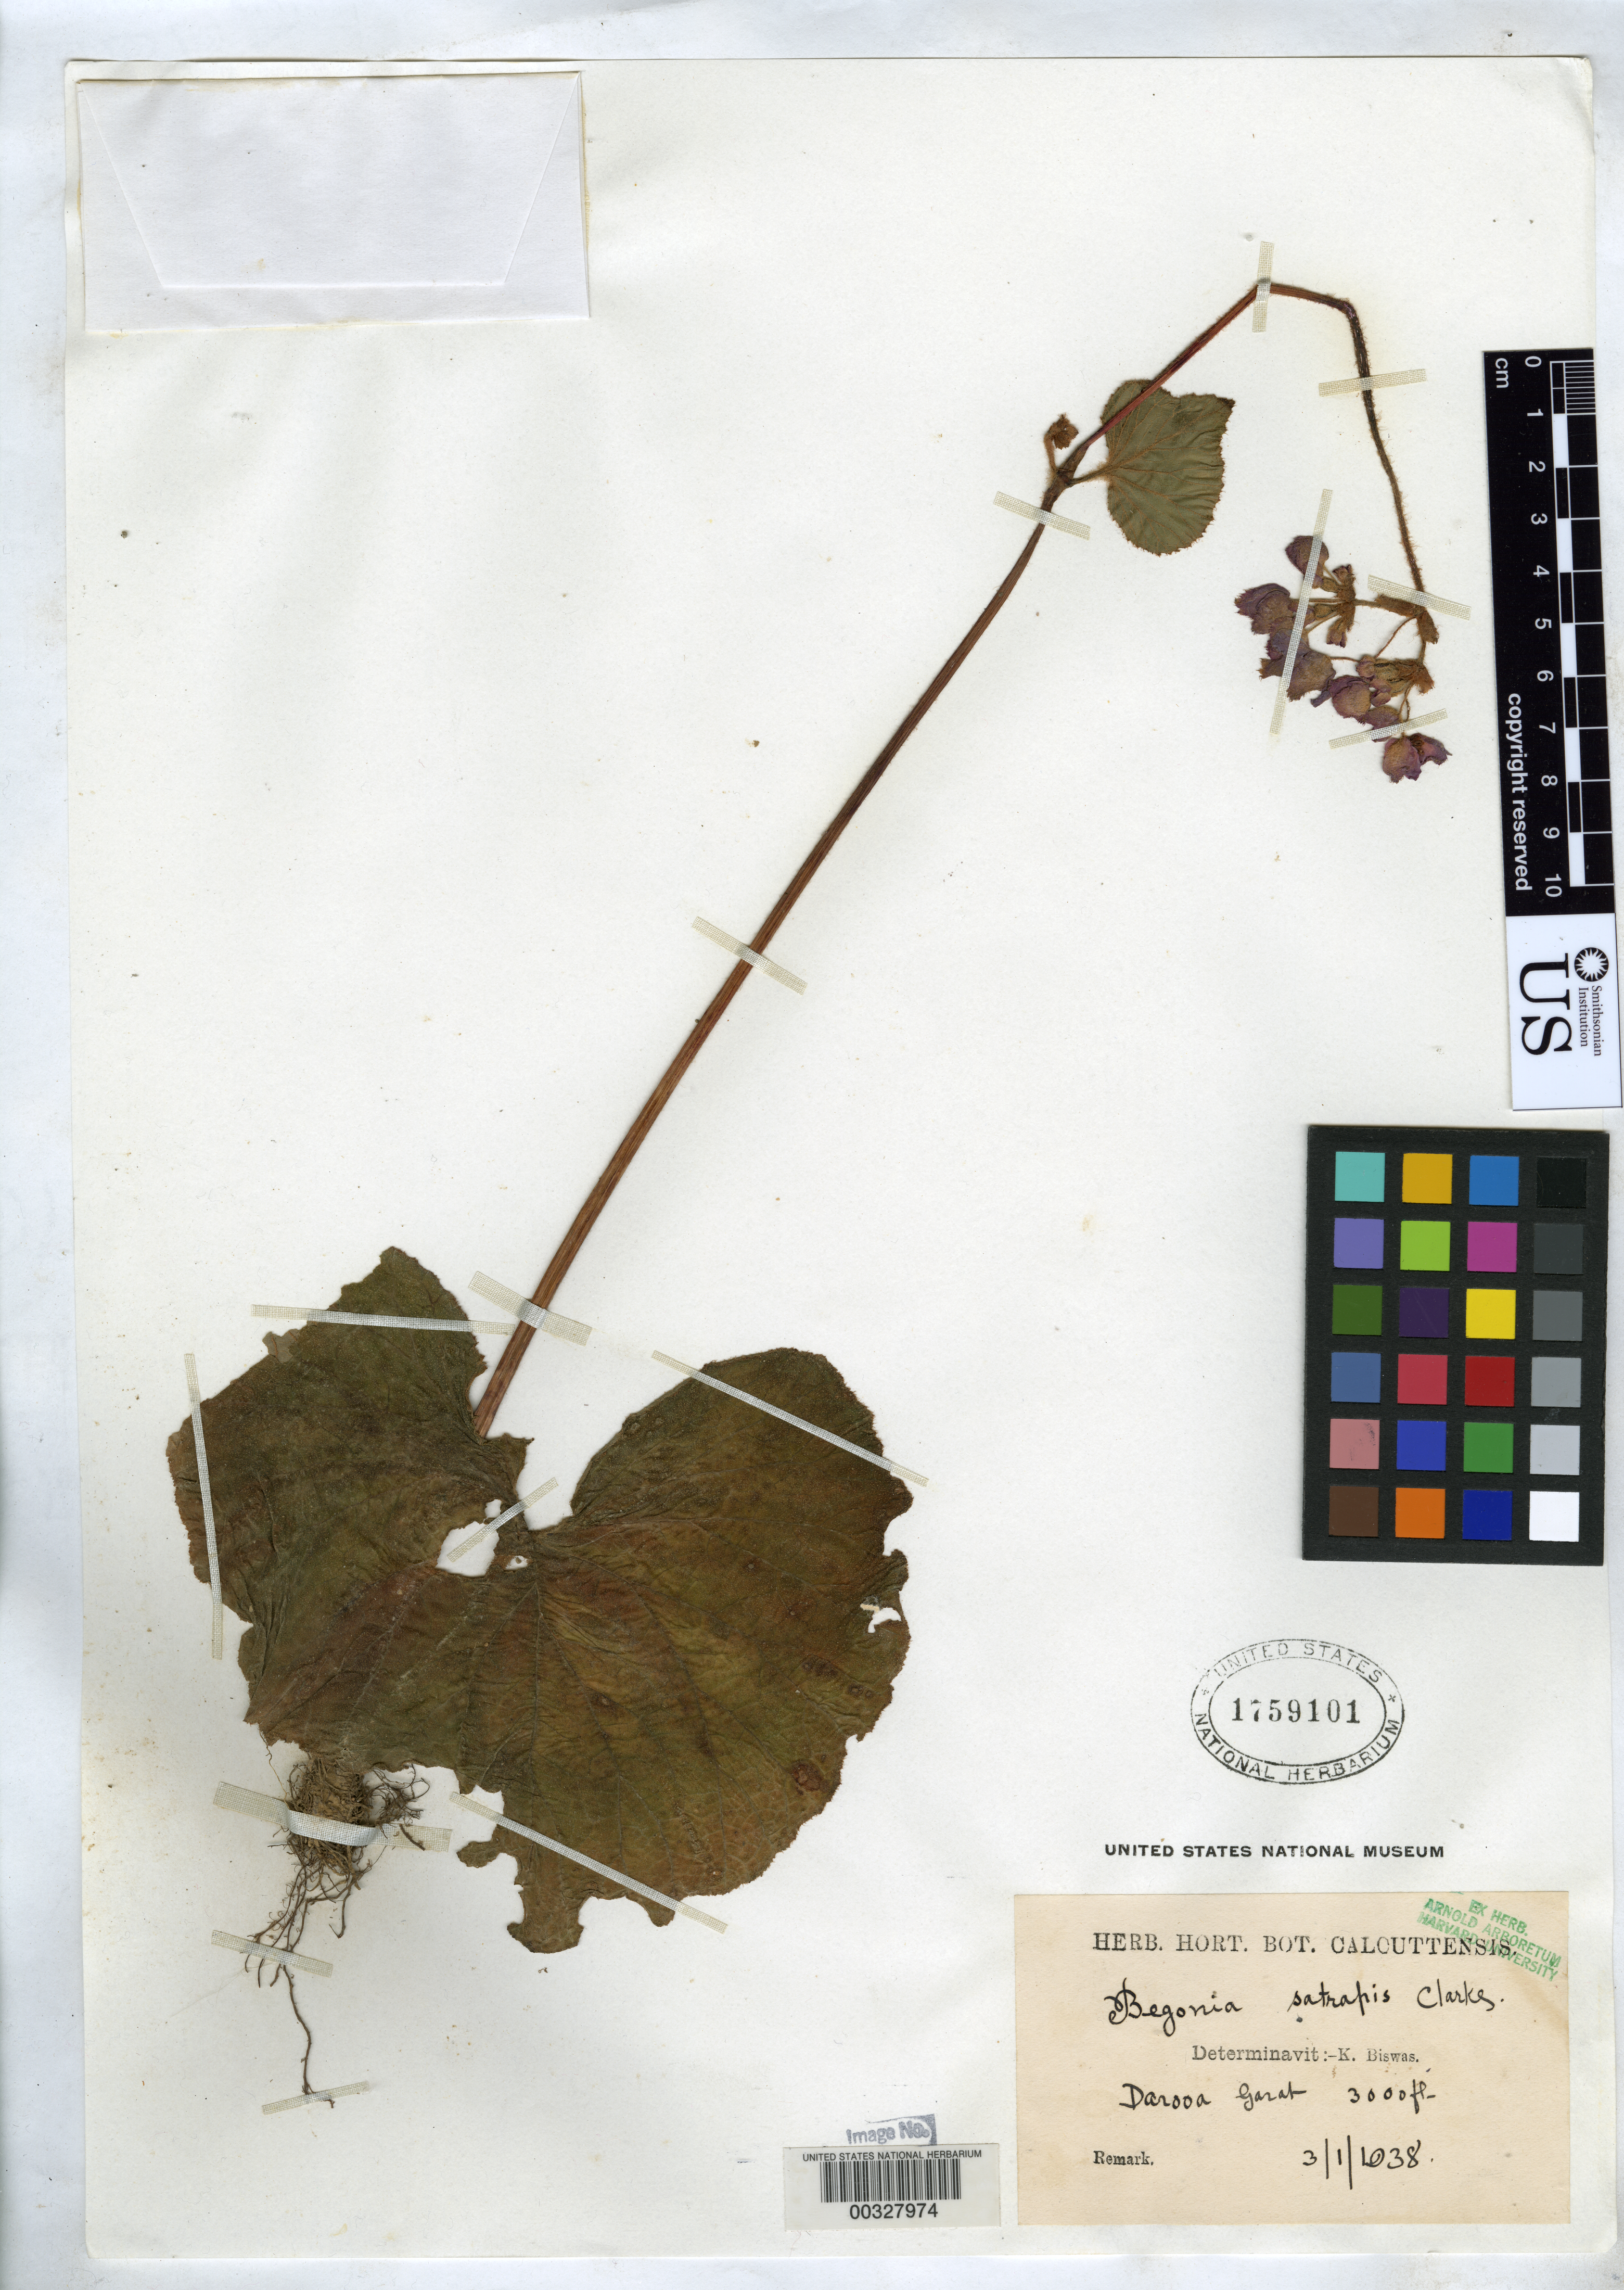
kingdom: Plantae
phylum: Tracheophyta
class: Magnoliopsida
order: Cucurbitales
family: Begoniaceae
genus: Begonia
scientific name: Begonia satrapis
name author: C.B. Clarke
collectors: K. Biswas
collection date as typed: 03 Jan 1938 or 01 Mar 1938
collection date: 1938-01-03 or 1938-03-01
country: India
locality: Calcutta, darooa garat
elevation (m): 914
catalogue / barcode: US 1759101